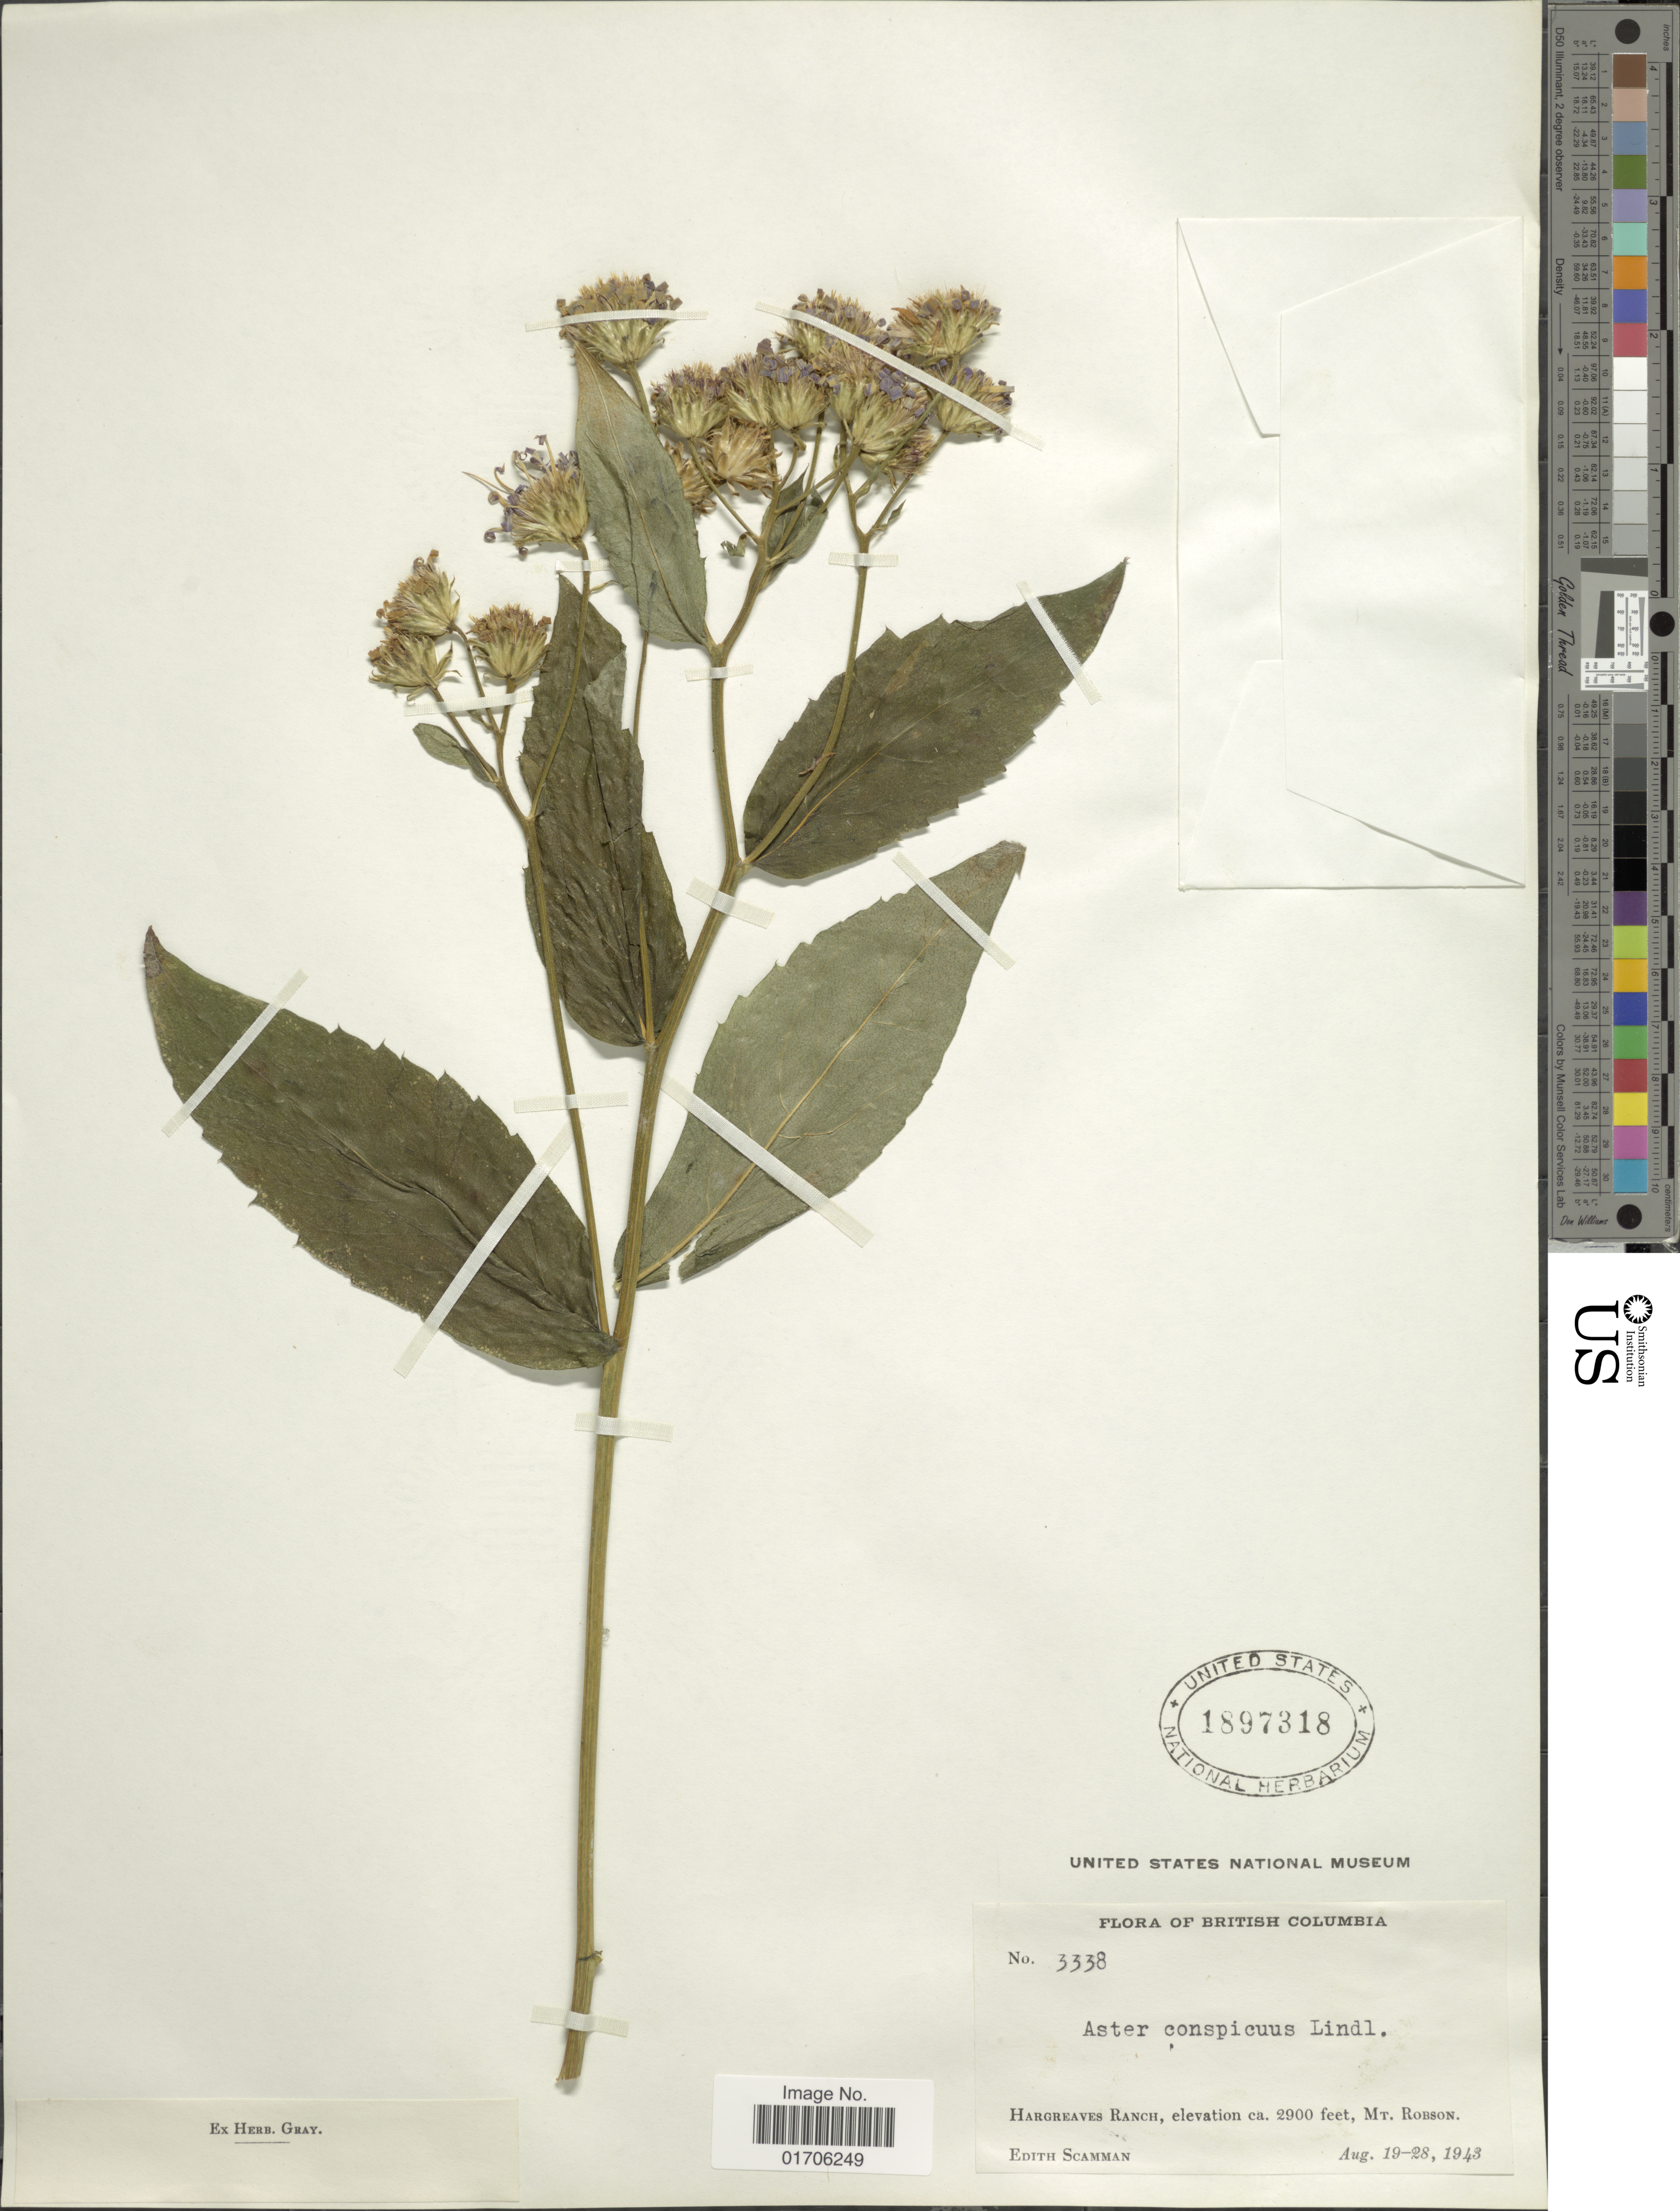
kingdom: Plantae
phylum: Tracheophyta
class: Magnoliopsida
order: Asterales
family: Asteraceae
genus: Eurybia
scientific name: Eurybia conspicua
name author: (Lindl.) G.L. Nesom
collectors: E. Scamman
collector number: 3338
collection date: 1943-08-19/1943-08-28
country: Canada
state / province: British Columbia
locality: British Columbia. Hargreaves Ranch, Mt. Robson.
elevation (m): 884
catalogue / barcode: US 1897318